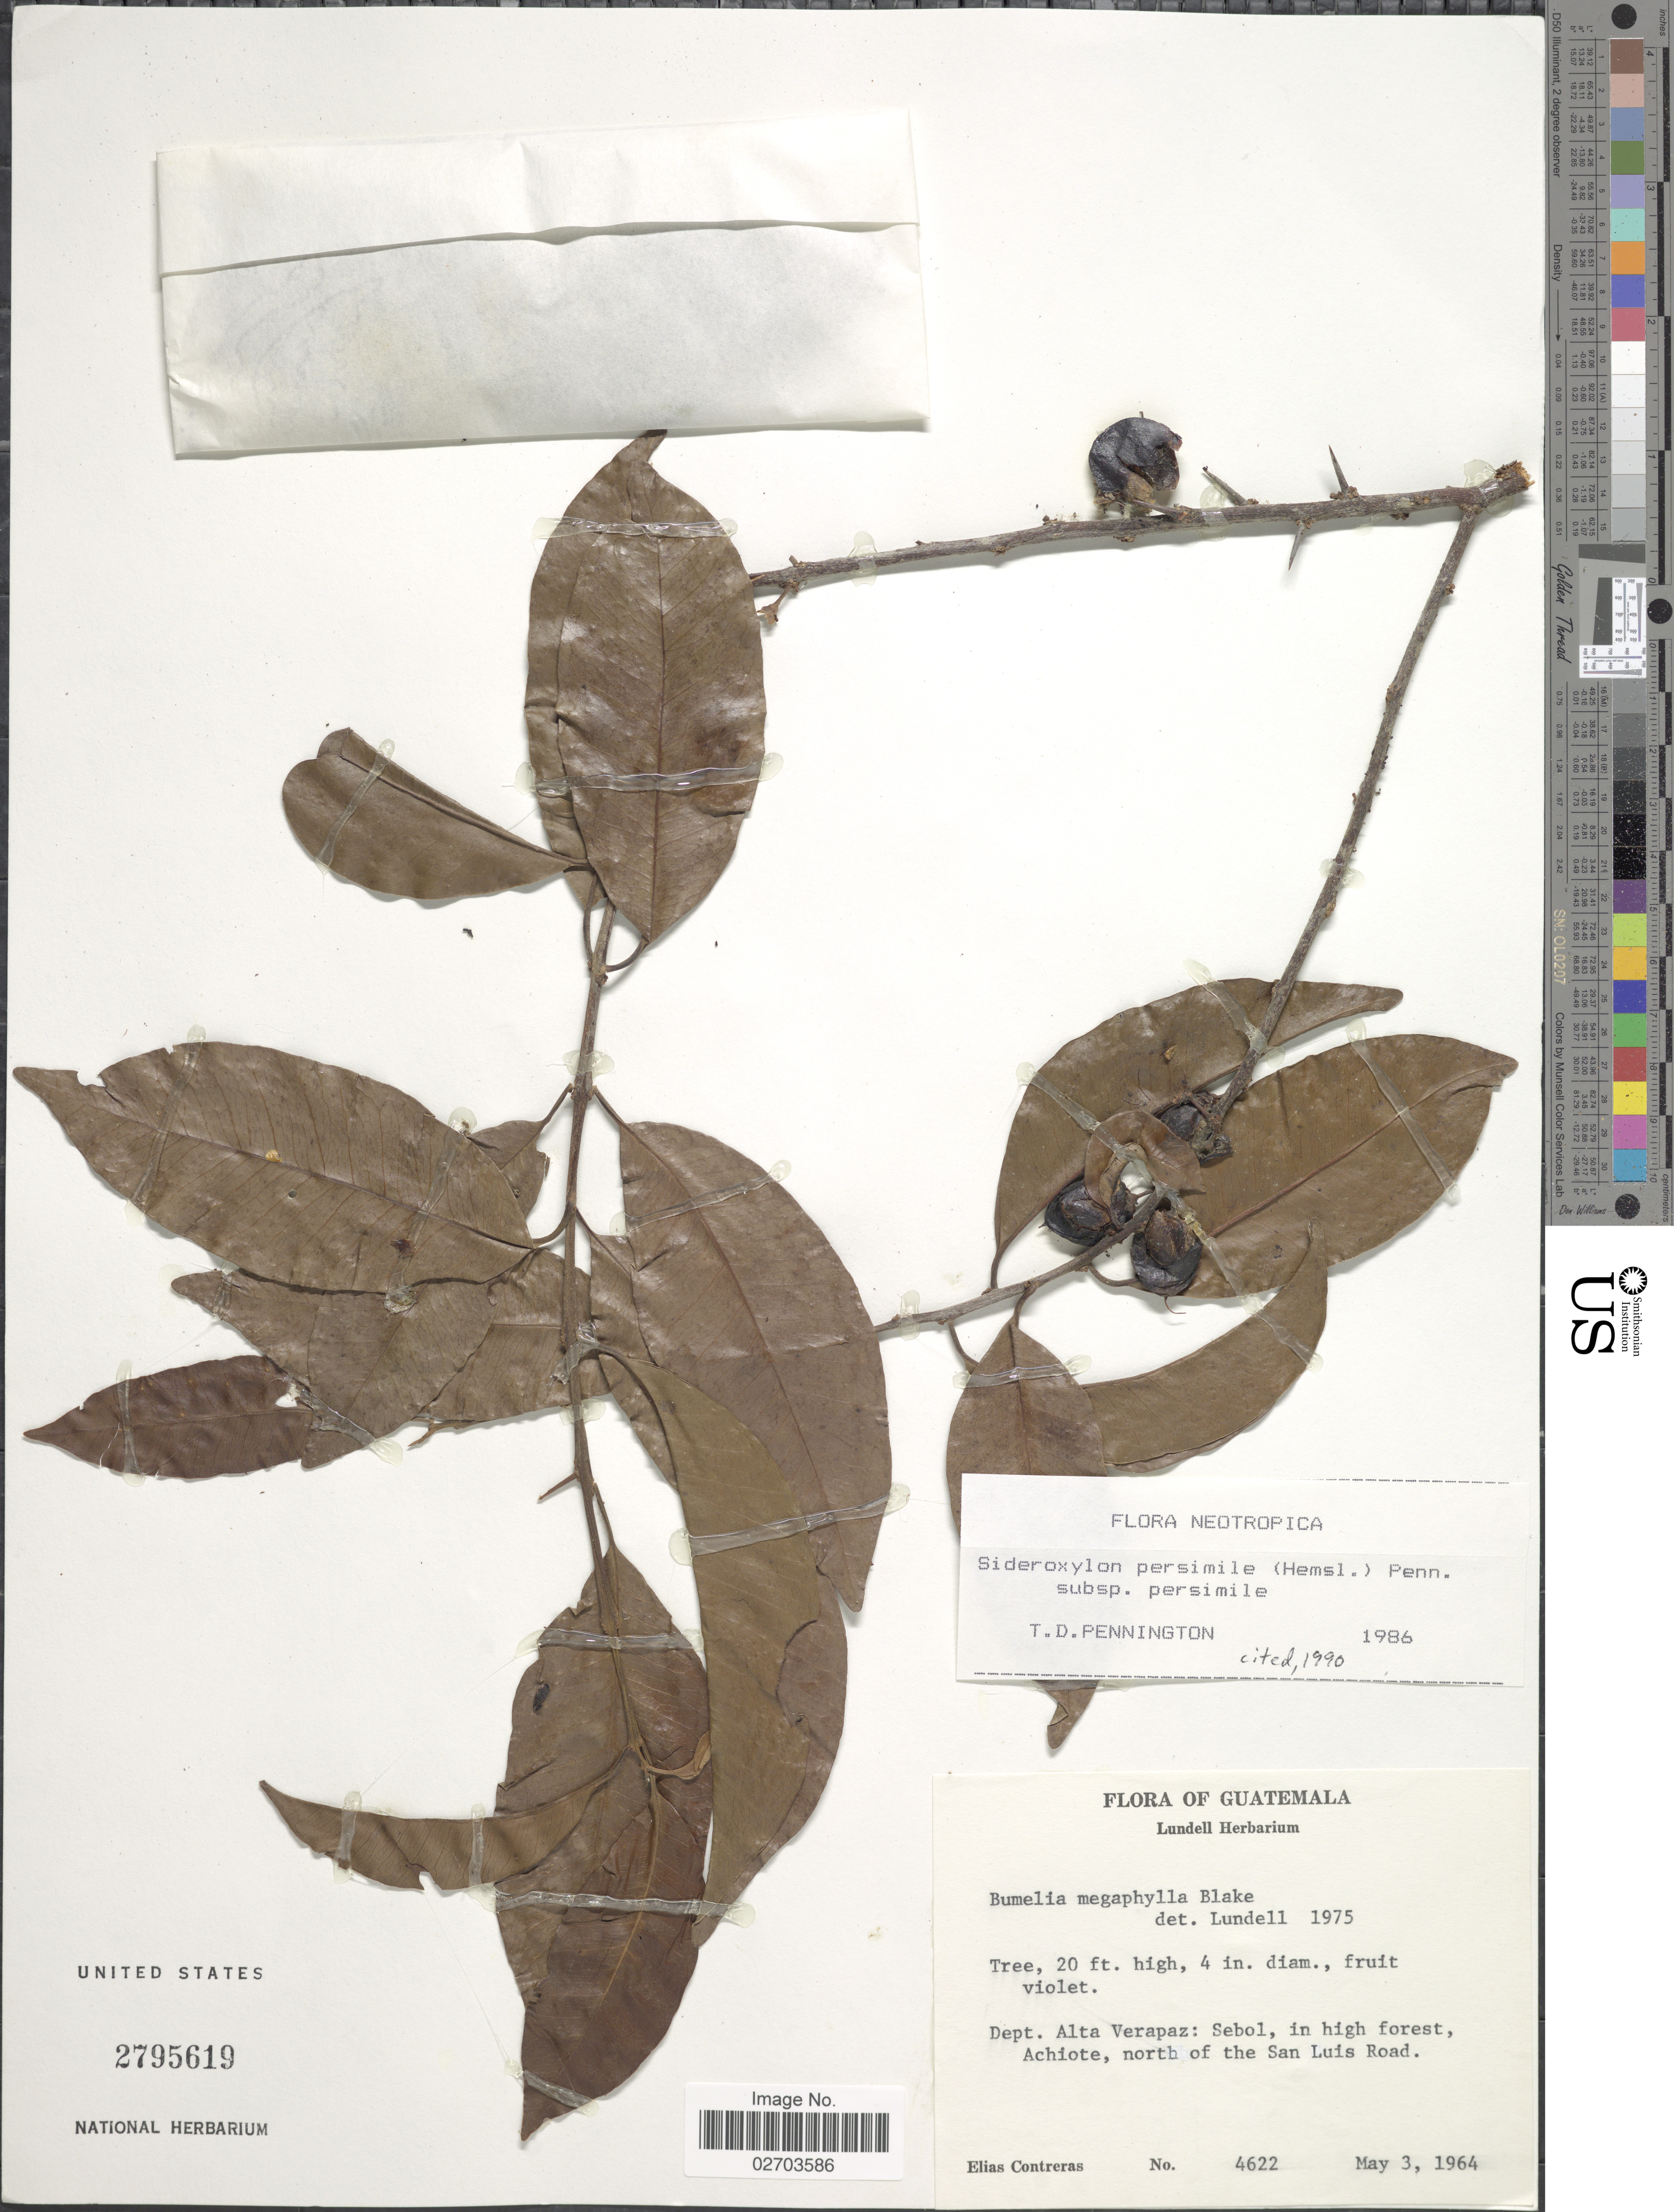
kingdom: Plantae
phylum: Tracheophyta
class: Magnoliopsida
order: Ericales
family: Sapotaceae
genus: Sideroxylon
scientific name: Sideroxylon persimile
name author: (Hemsl.) T.D. Penn.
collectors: E. Contreras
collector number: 4622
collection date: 1964-05-03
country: Guatemala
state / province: Alta Verapaz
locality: Sebol, in high forest, Achiote, north of the San Luis Road.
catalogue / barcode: US 2795619